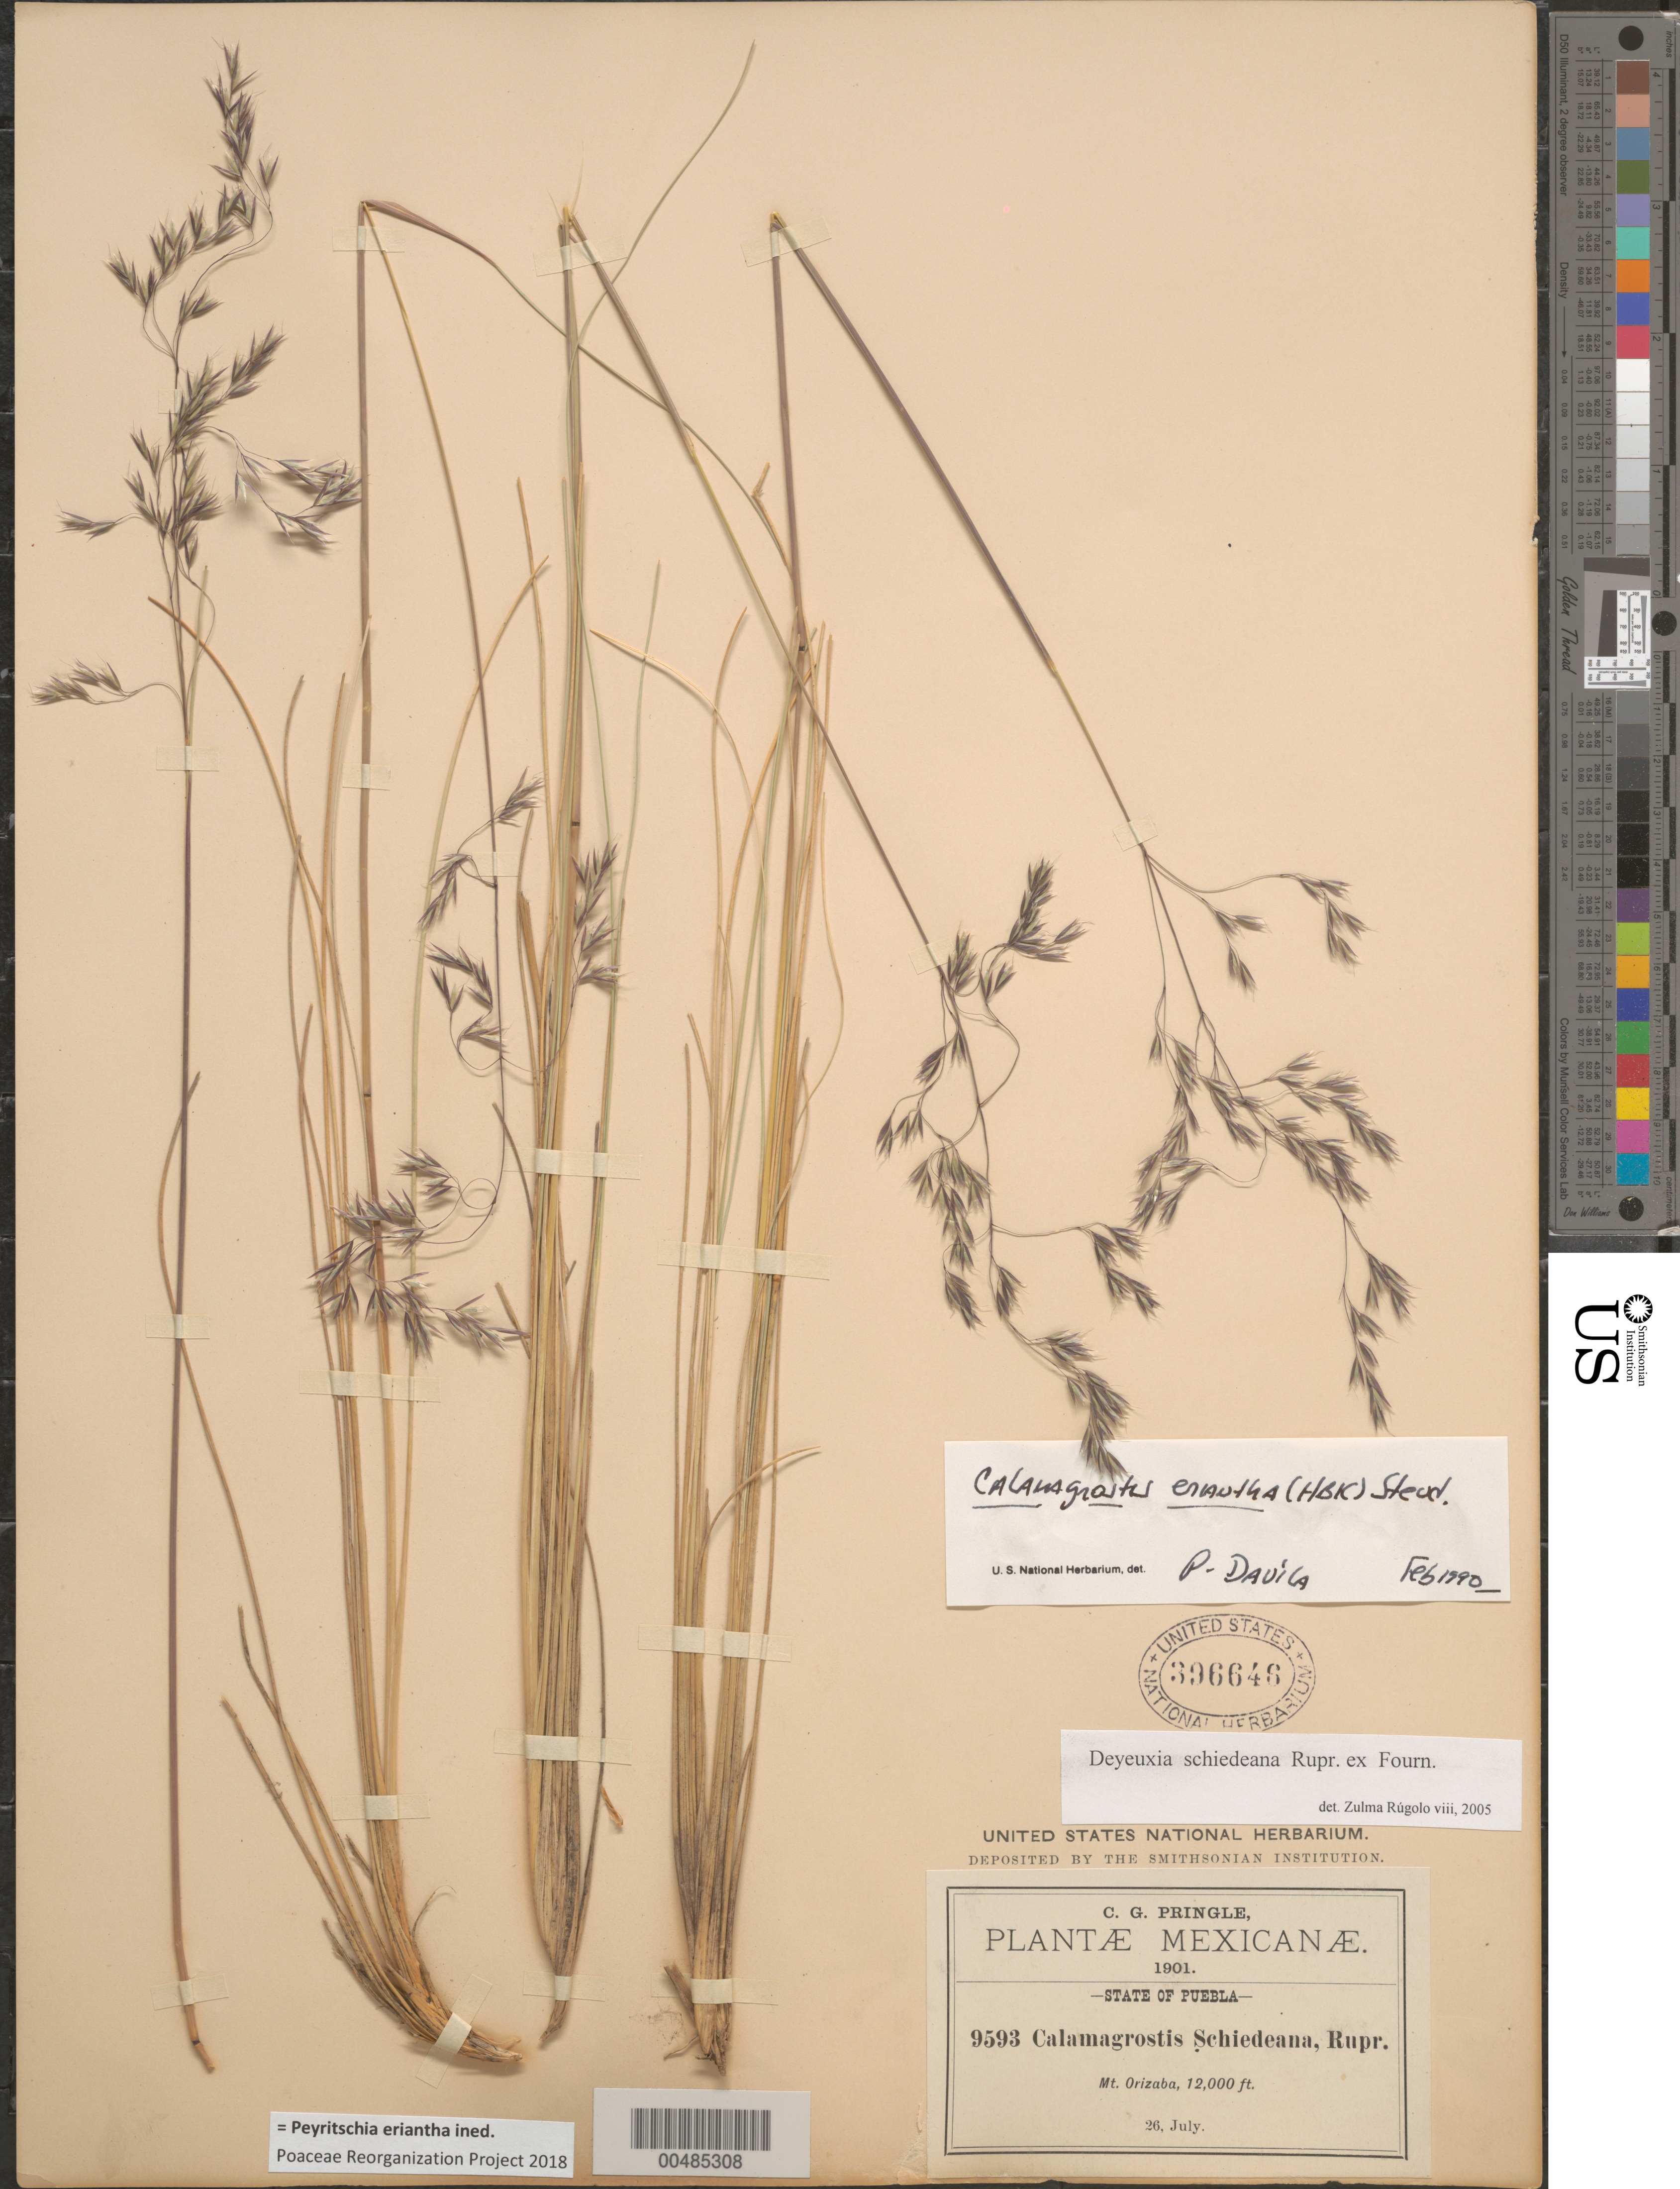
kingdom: Plantae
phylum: Tracheophyta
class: Liliopsida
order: Poales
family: Poaceae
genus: Peyritschia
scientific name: Peyritschia eriantha ined.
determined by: Poaceae Reorganization Project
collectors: C. G. Pringle et al.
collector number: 9593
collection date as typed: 26 Jul 1901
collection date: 1901-07-26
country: Mexico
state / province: Puebla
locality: Mt. Orizaba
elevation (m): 3658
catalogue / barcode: US 396646